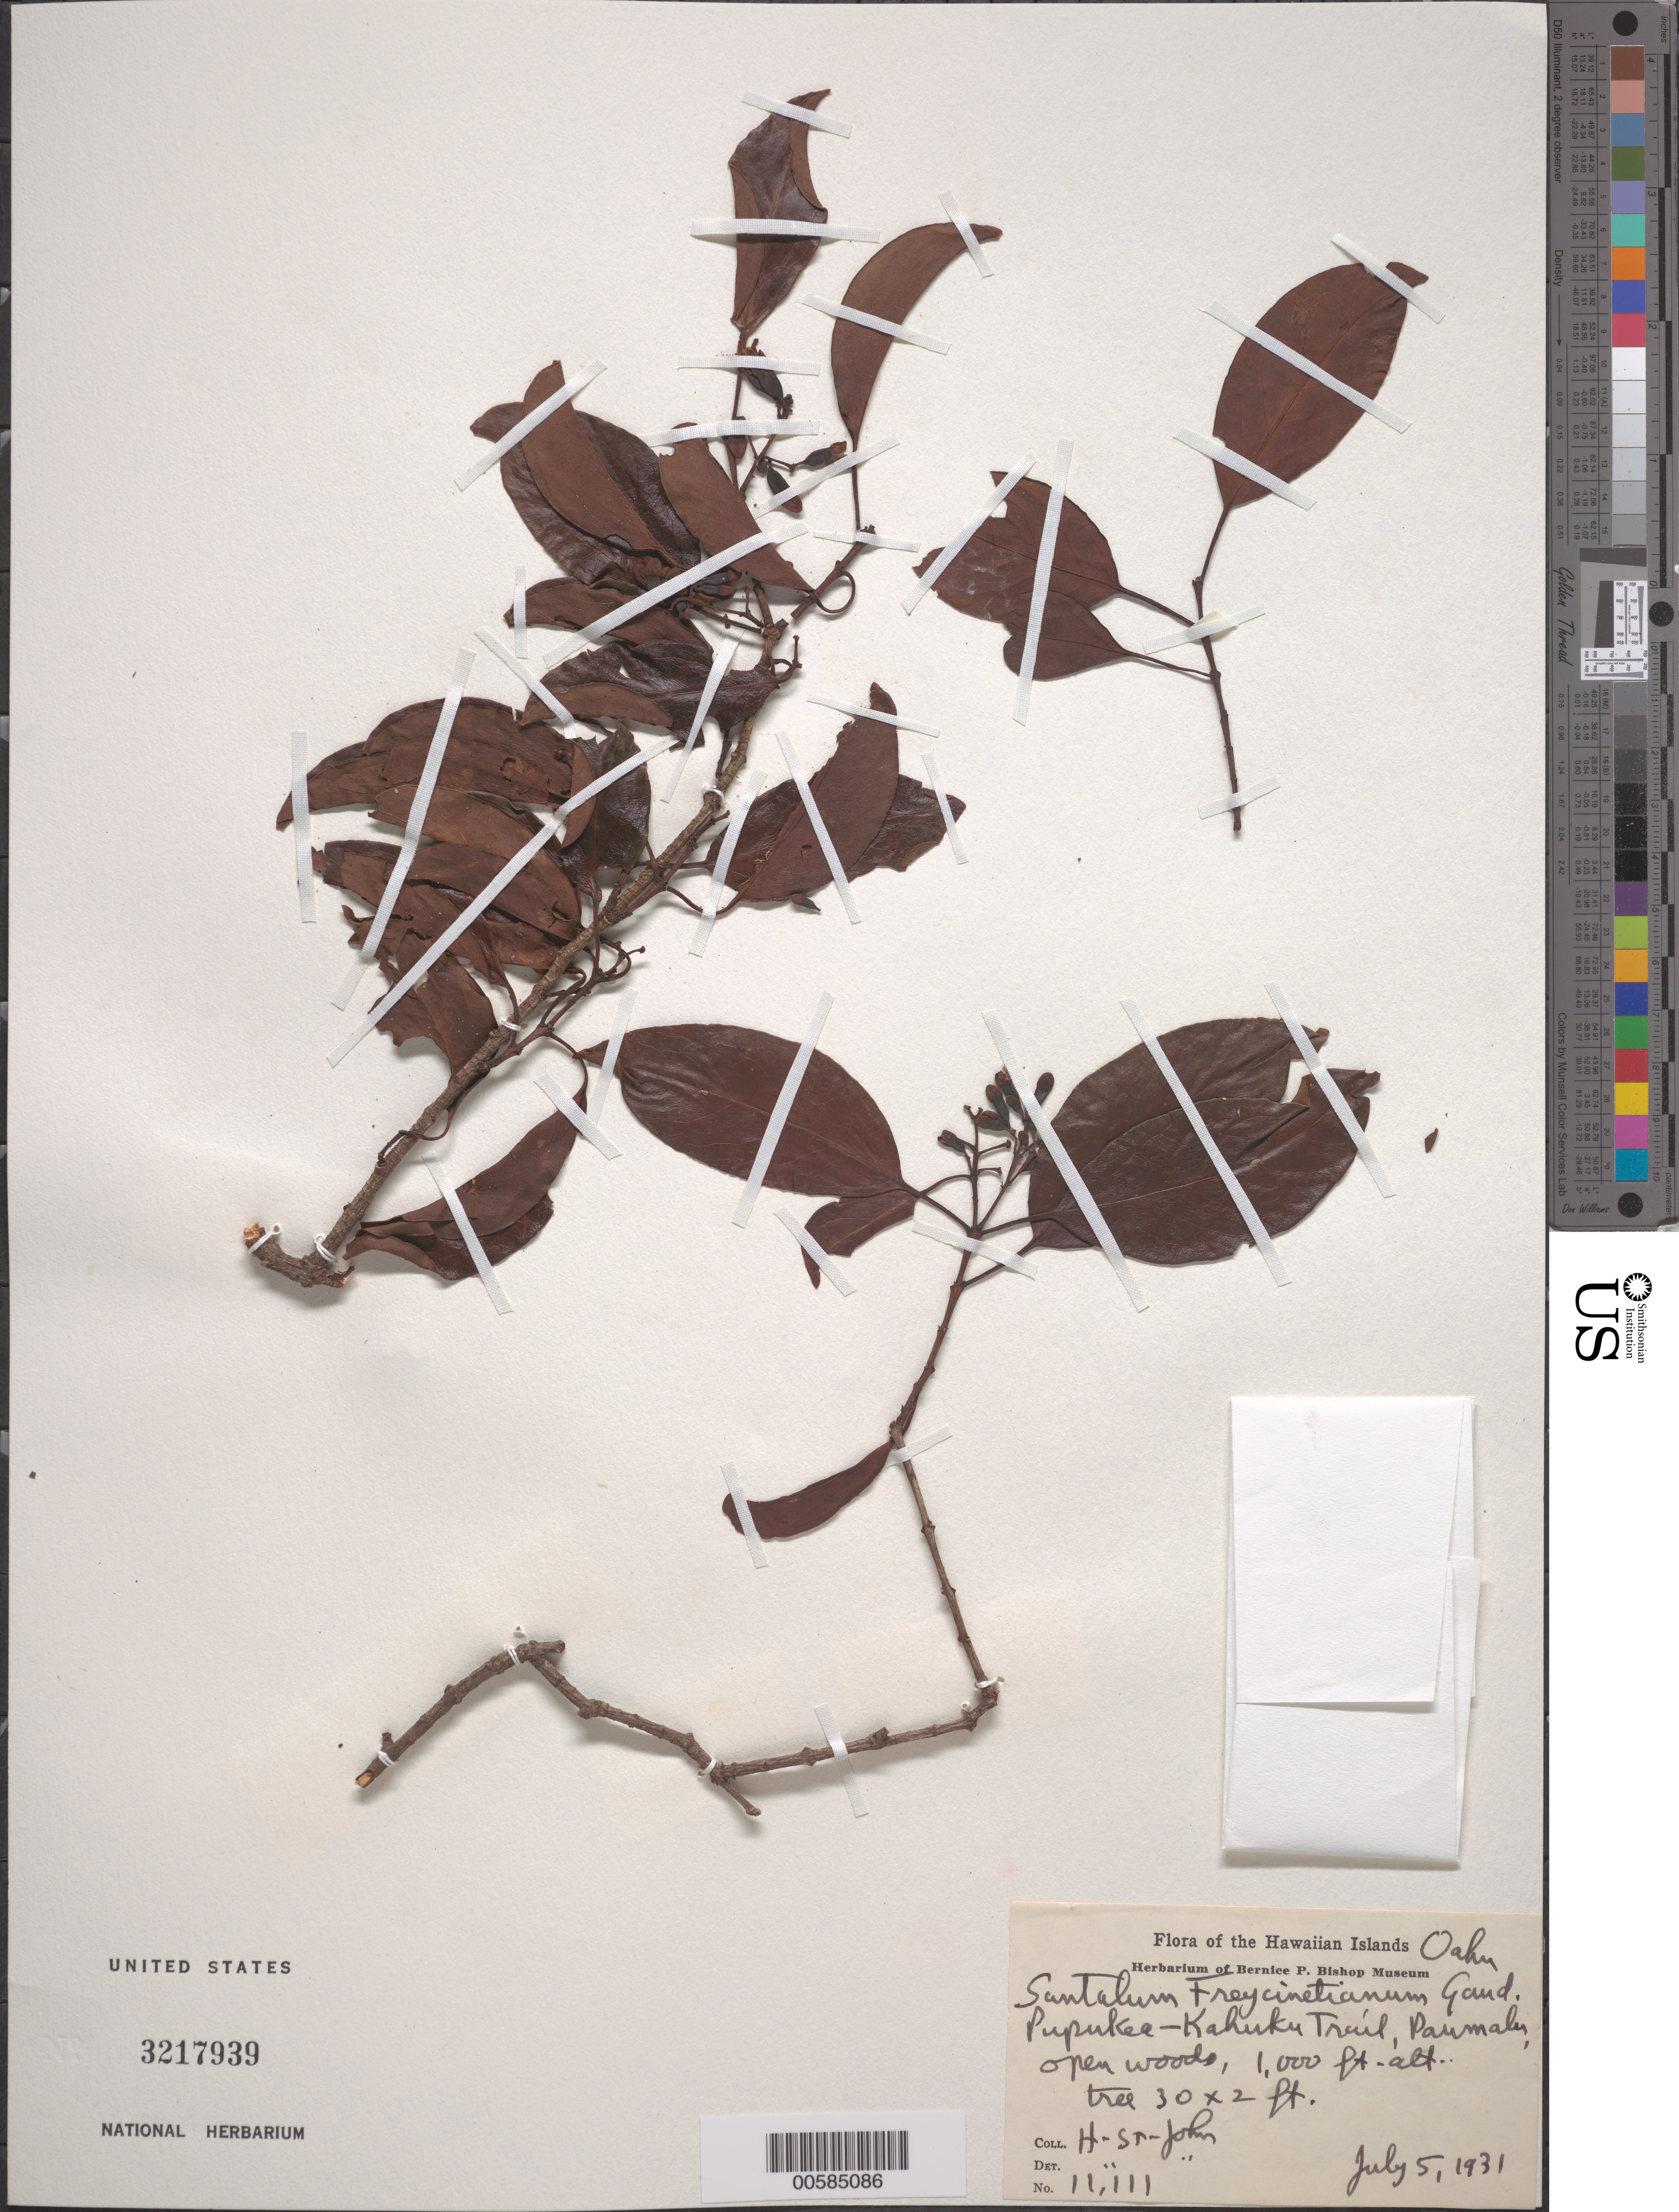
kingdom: Plantae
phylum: Tracheophyta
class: Magnoliopsida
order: Santalales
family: Santalaceae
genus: Santalum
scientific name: Santalum freycinetianum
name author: Gaudich.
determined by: St. John, H.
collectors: H. St. John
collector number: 11111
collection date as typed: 5 Jul 1931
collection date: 1931-07-05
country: United States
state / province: Hawaii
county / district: Honolulu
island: Oahu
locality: Pupukee-Kahuku Trail, Paumalu.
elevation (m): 305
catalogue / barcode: US 3217939